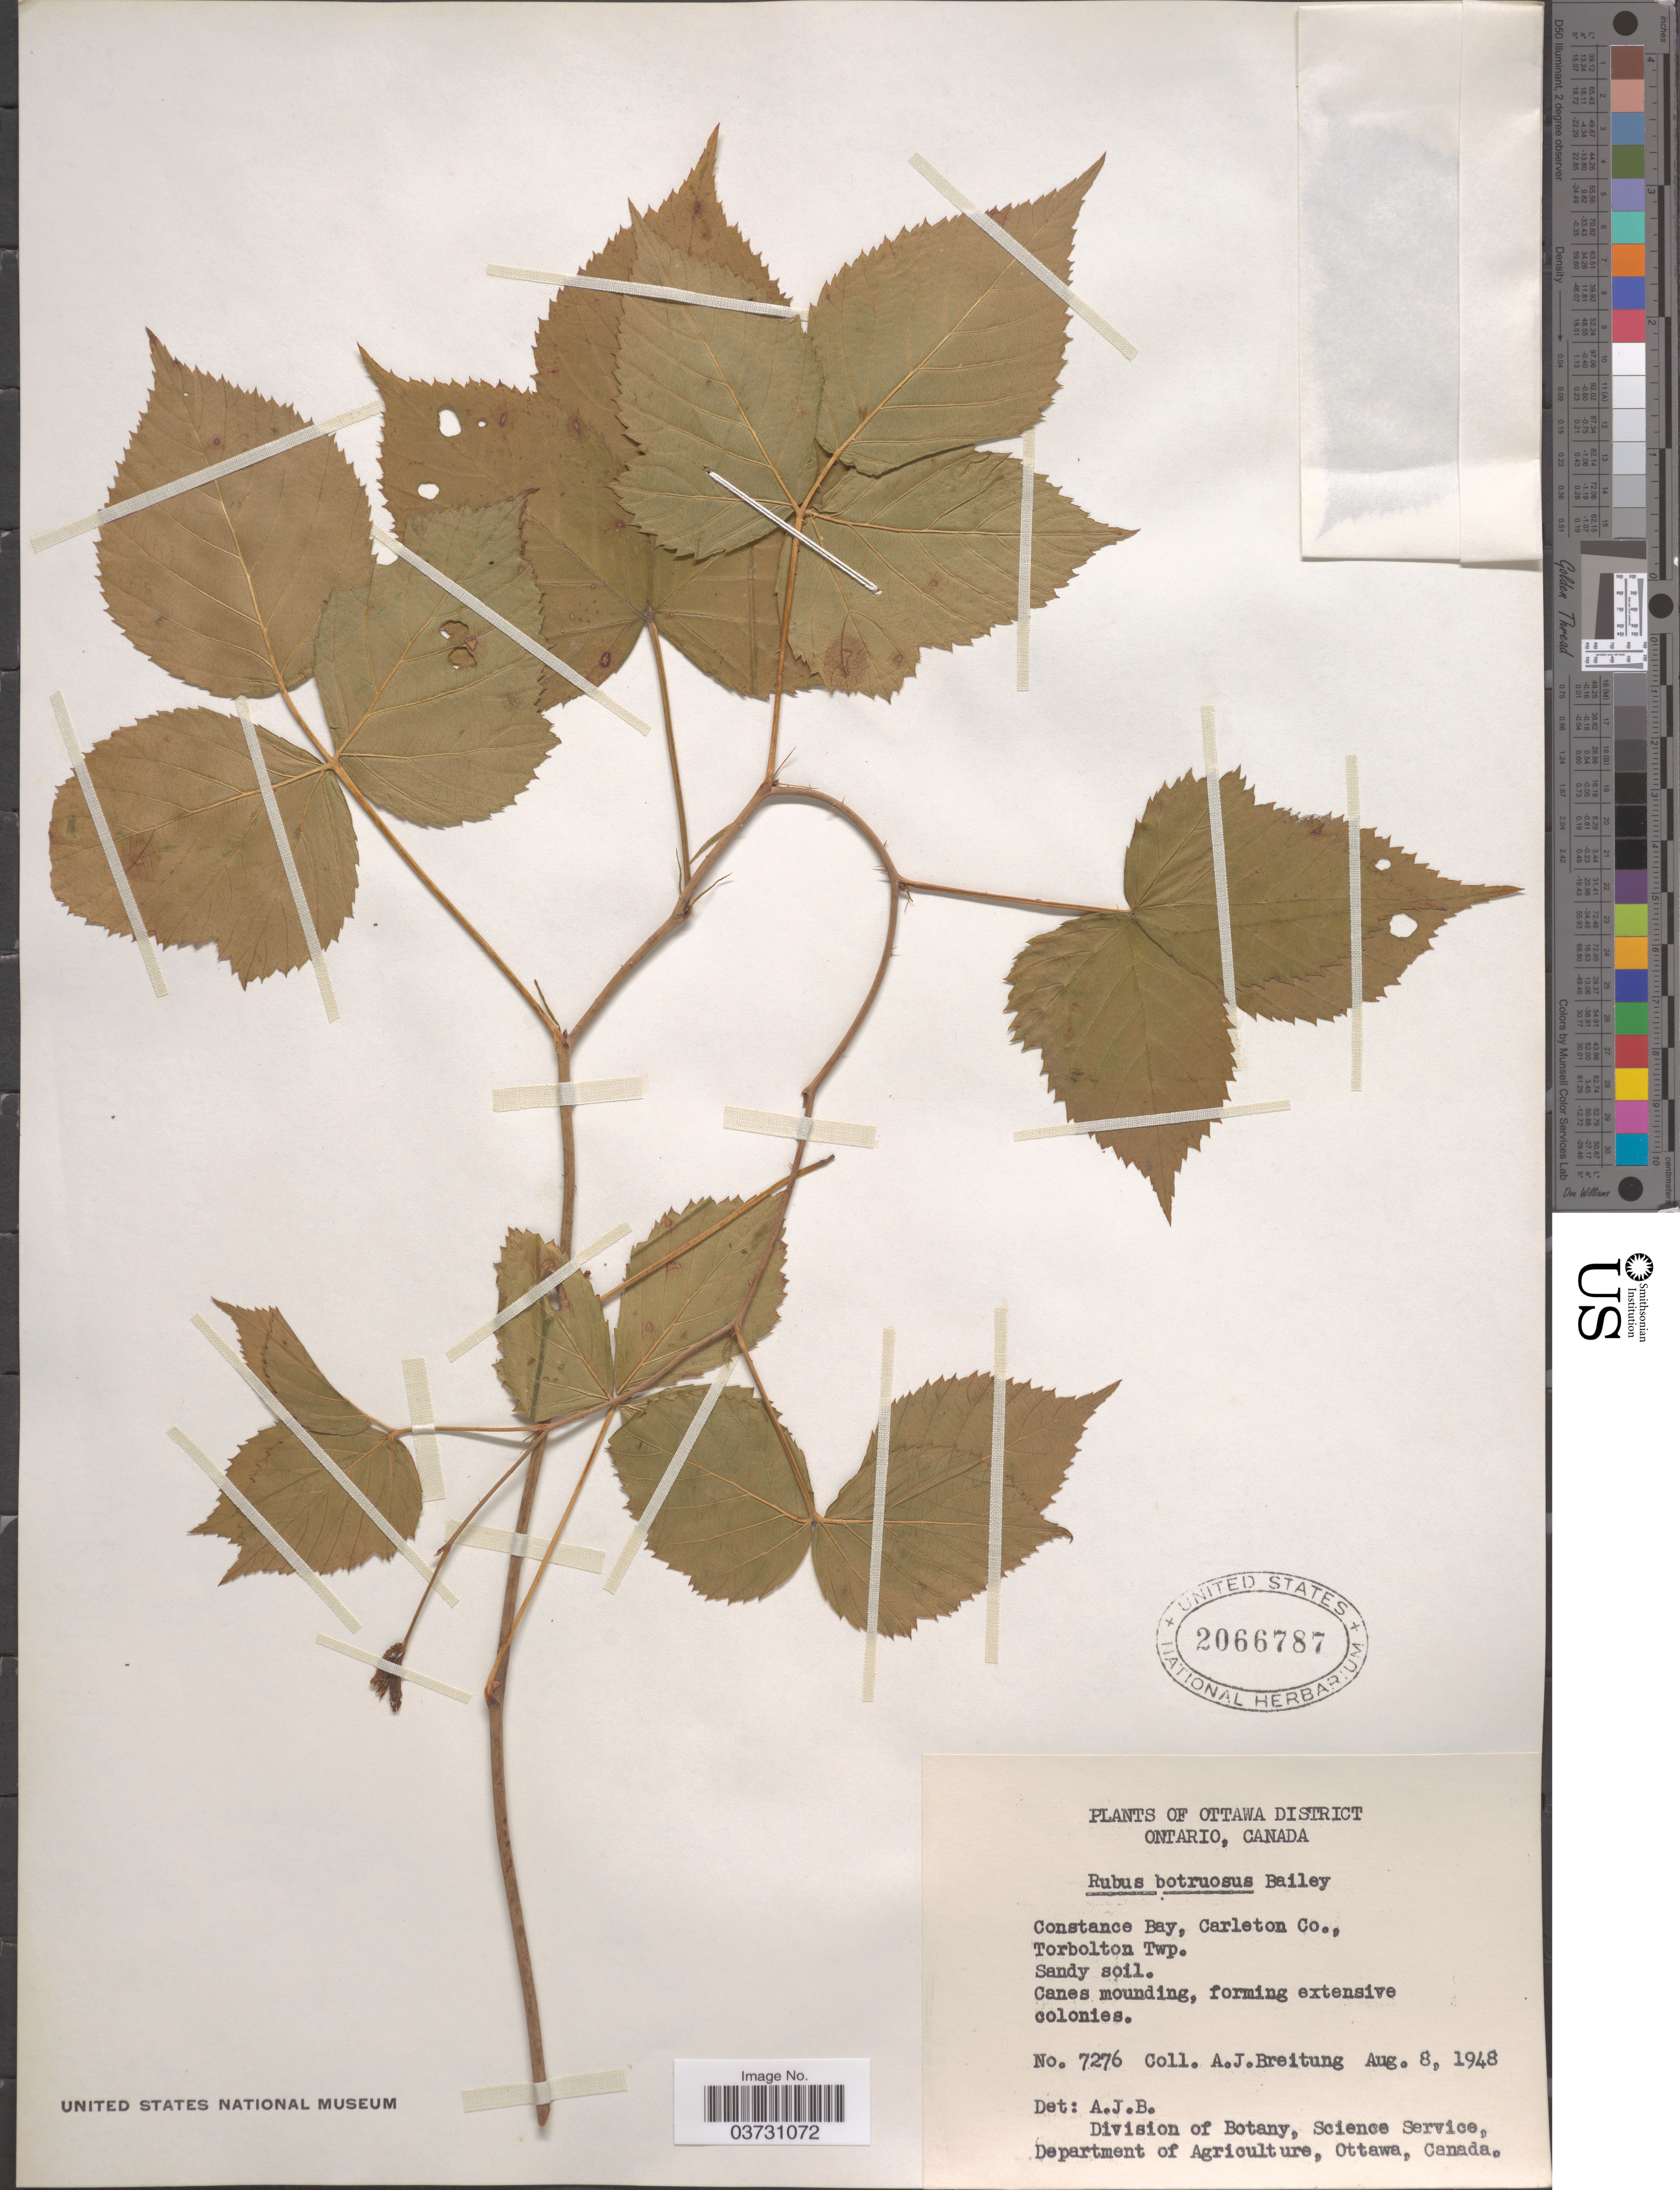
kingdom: Plantae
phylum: Tracheophyta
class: Magnoliopsida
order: Rosales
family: Rosaceae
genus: Rubus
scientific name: Rubus recurvicaulis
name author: Blanch.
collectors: A. Breitung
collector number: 7276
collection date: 1948-08-08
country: Canada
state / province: Ontario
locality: Ottawa District. Constance Bay, Carleton Co. Torbolton Twp.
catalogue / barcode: US 2066787